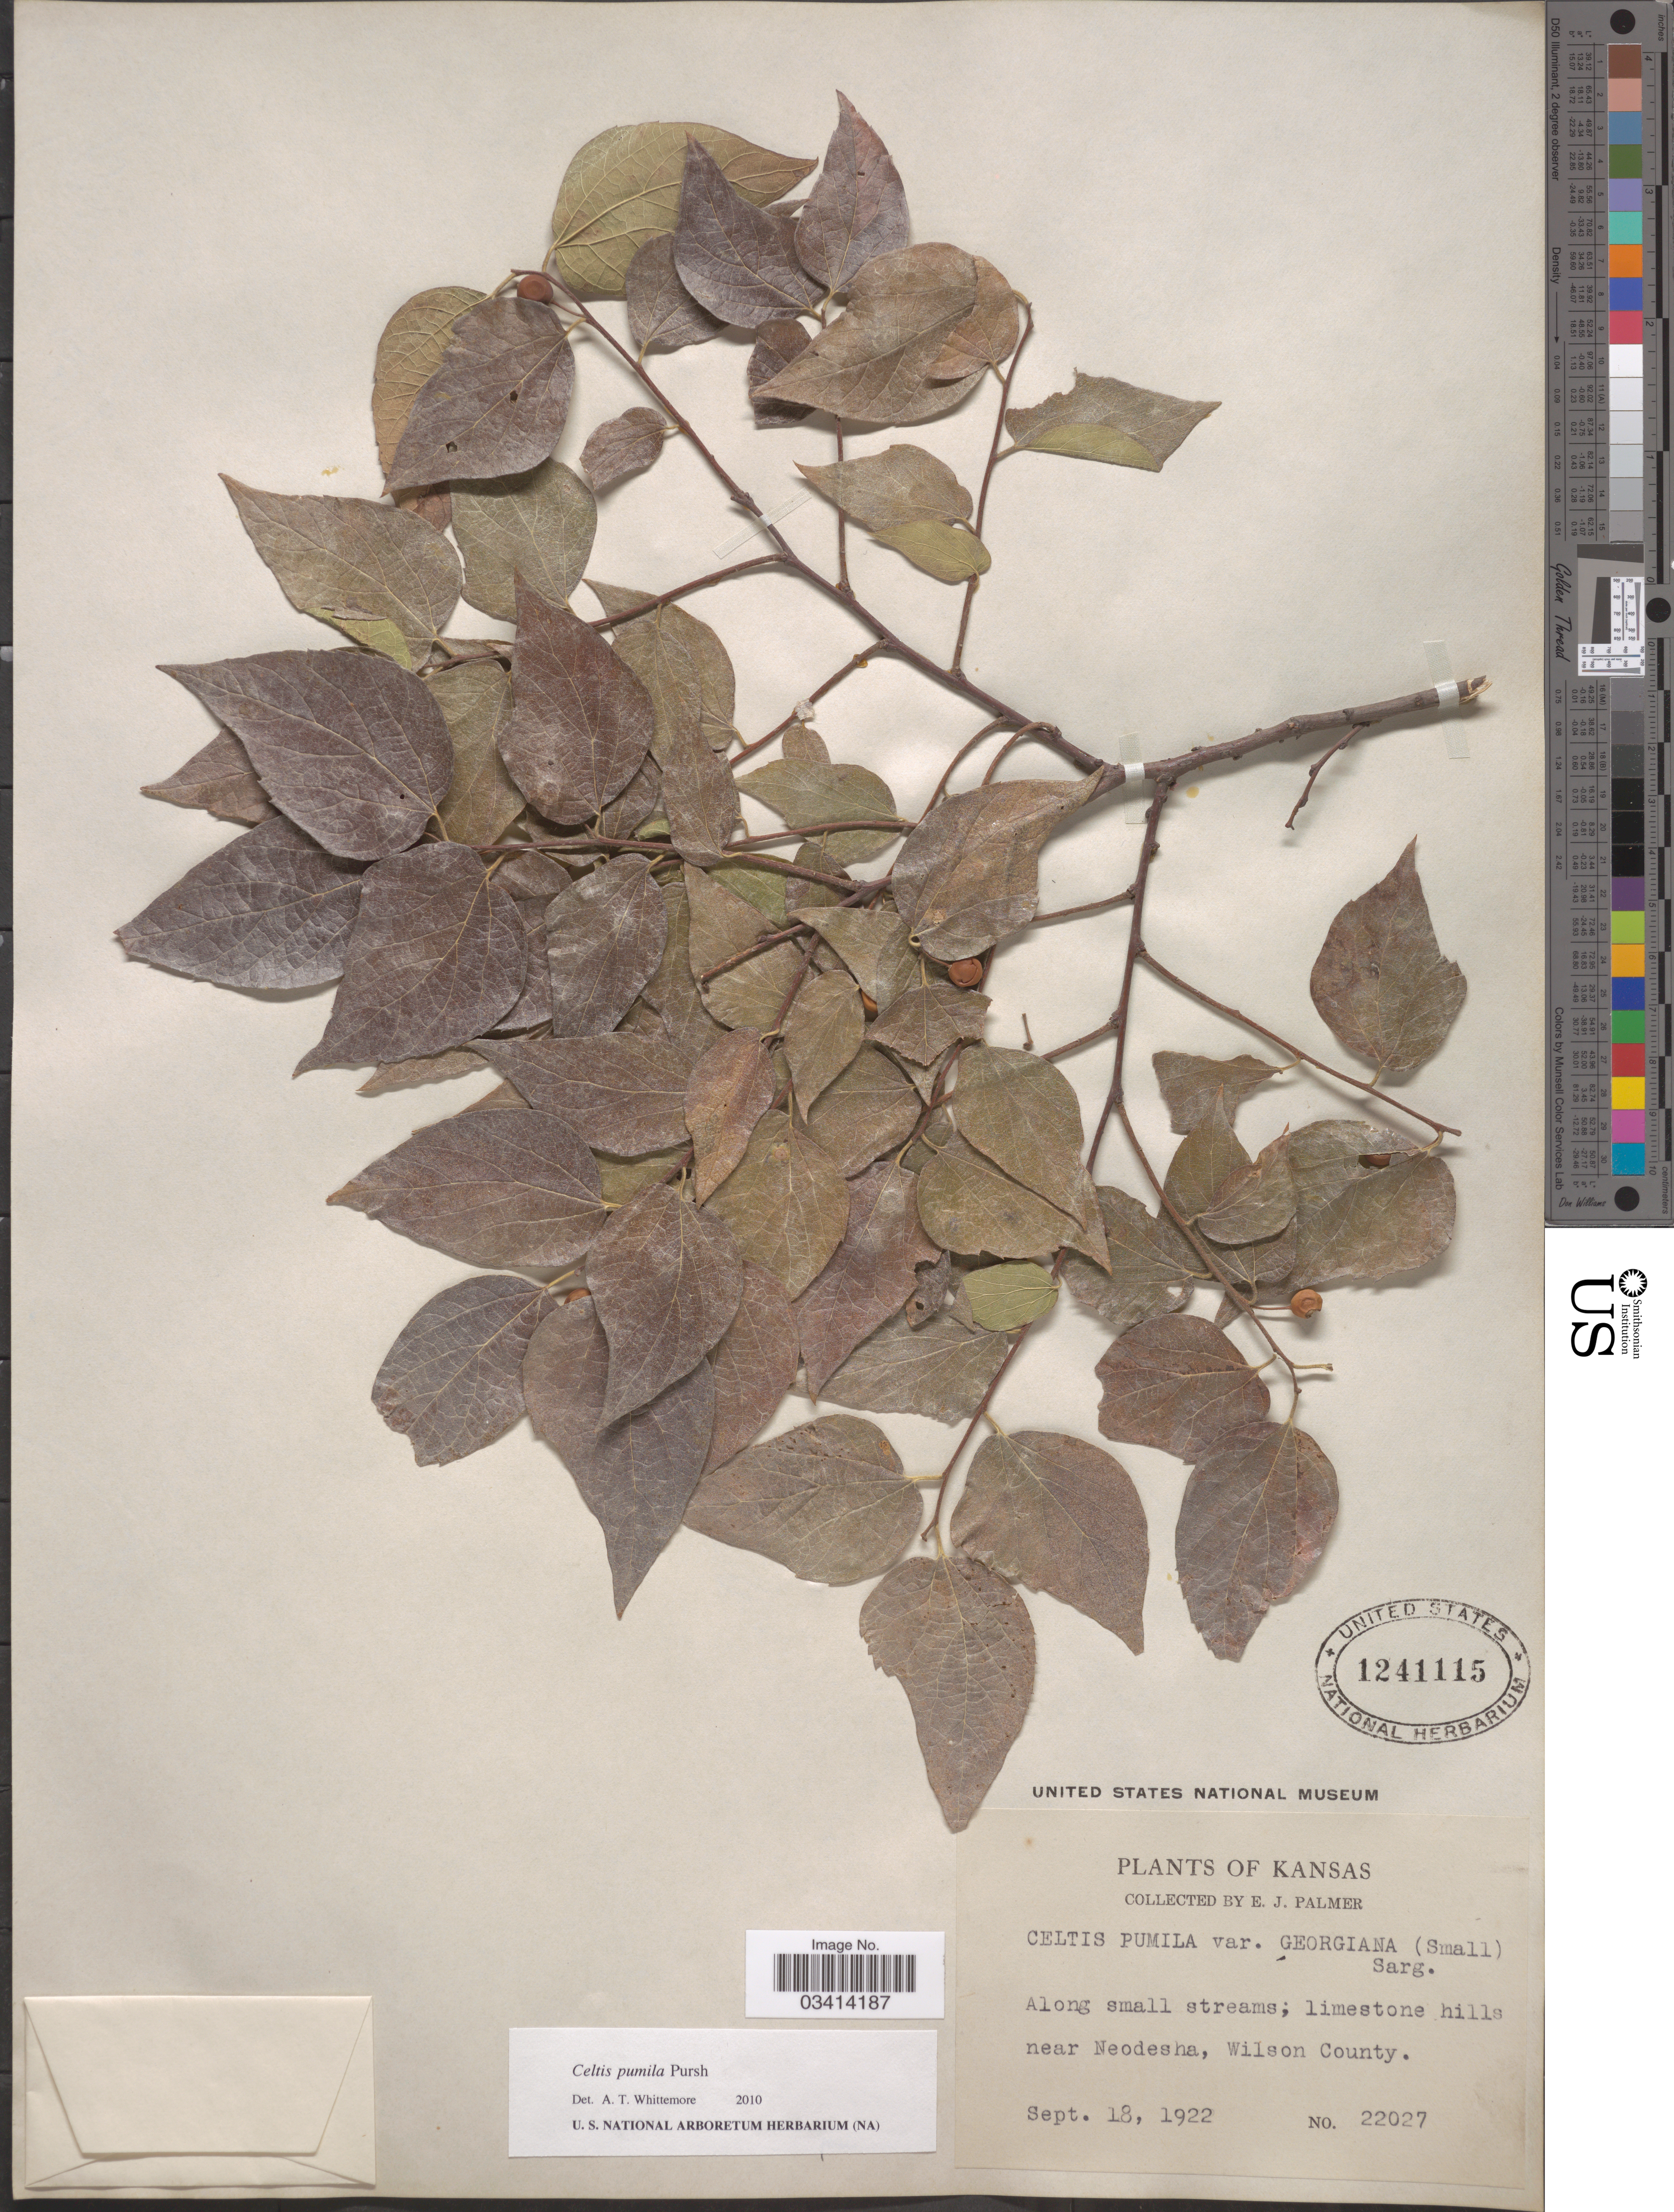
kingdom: Plantae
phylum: Tracheophyta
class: Magnoliopsida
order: Rosales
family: Cannabaceae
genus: Celtis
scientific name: Celtis pumila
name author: Pursh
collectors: E. J. Palmer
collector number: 22027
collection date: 1922-09-18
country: United States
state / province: Kansas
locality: Limestone hills near Neodesha, Wilson County.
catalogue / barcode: US 1241115